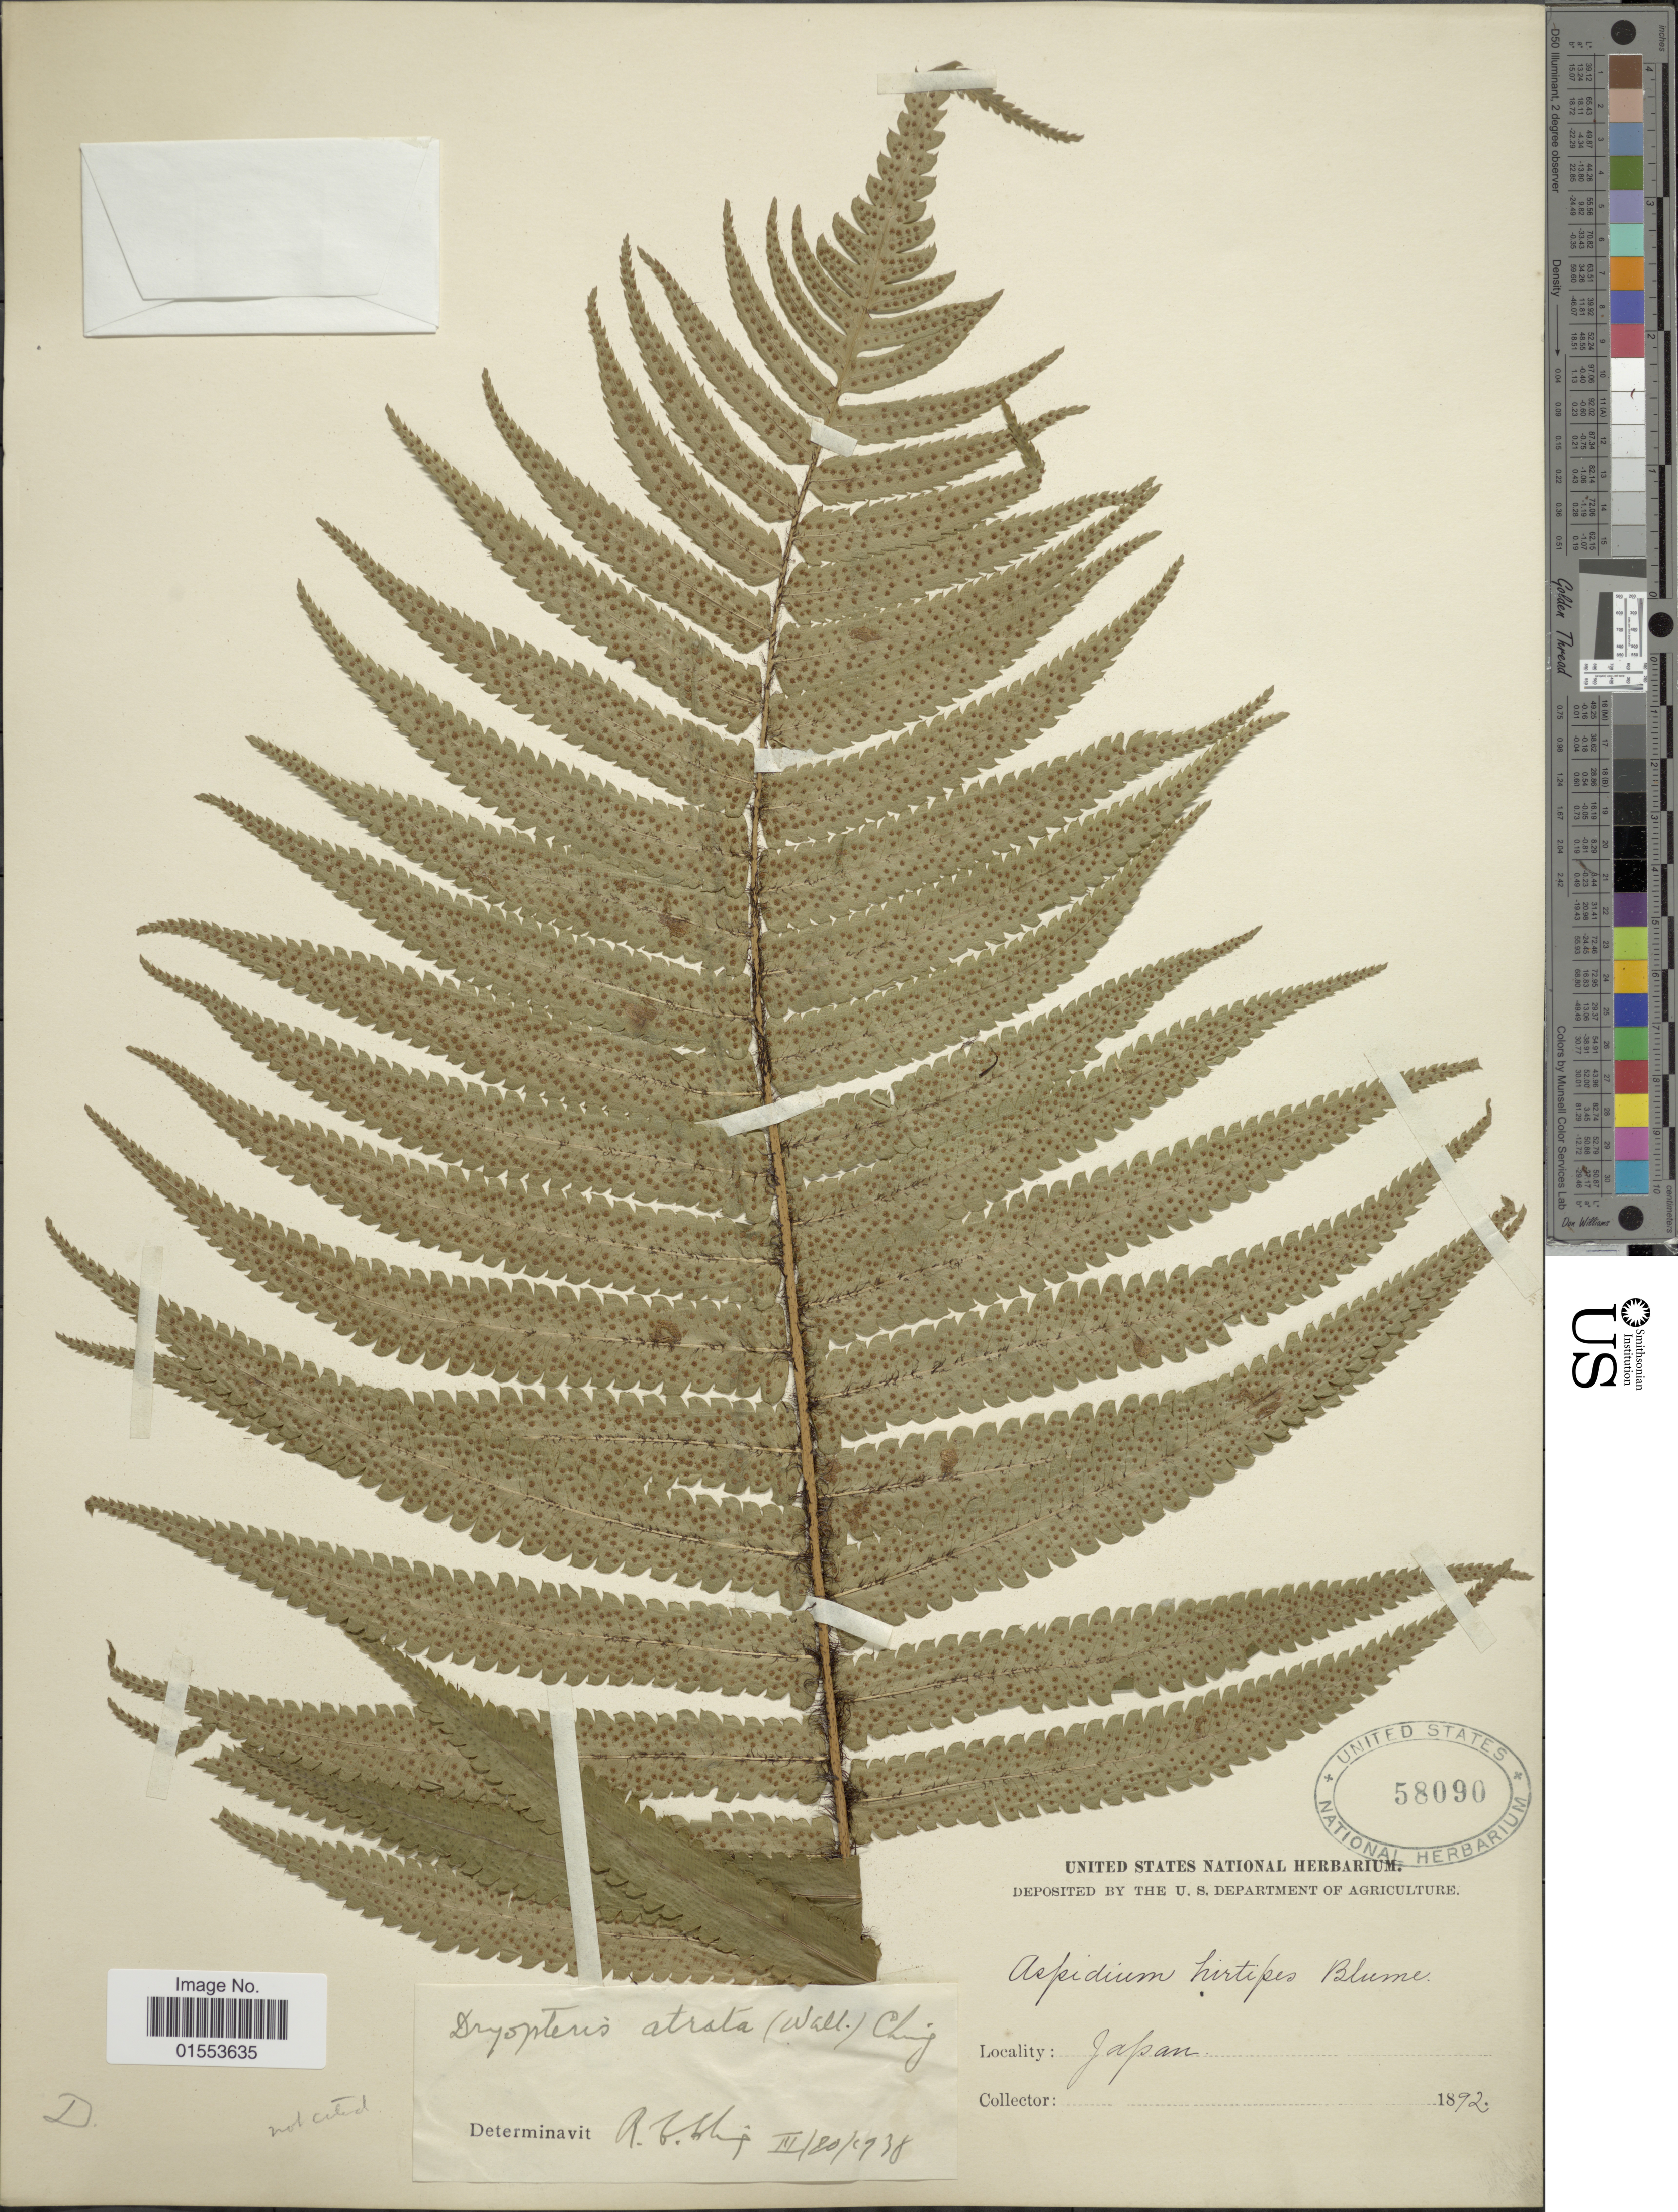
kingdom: Plantae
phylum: Tracheophyta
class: Polypodiopsida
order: Polypodiales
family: Dryopteridaceae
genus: Dryopteris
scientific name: Dryopteris atrata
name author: (Wall. ex Kunze) Ching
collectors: ex herb. United States National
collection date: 1892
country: Japan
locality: Japan.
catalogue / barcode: US 58090